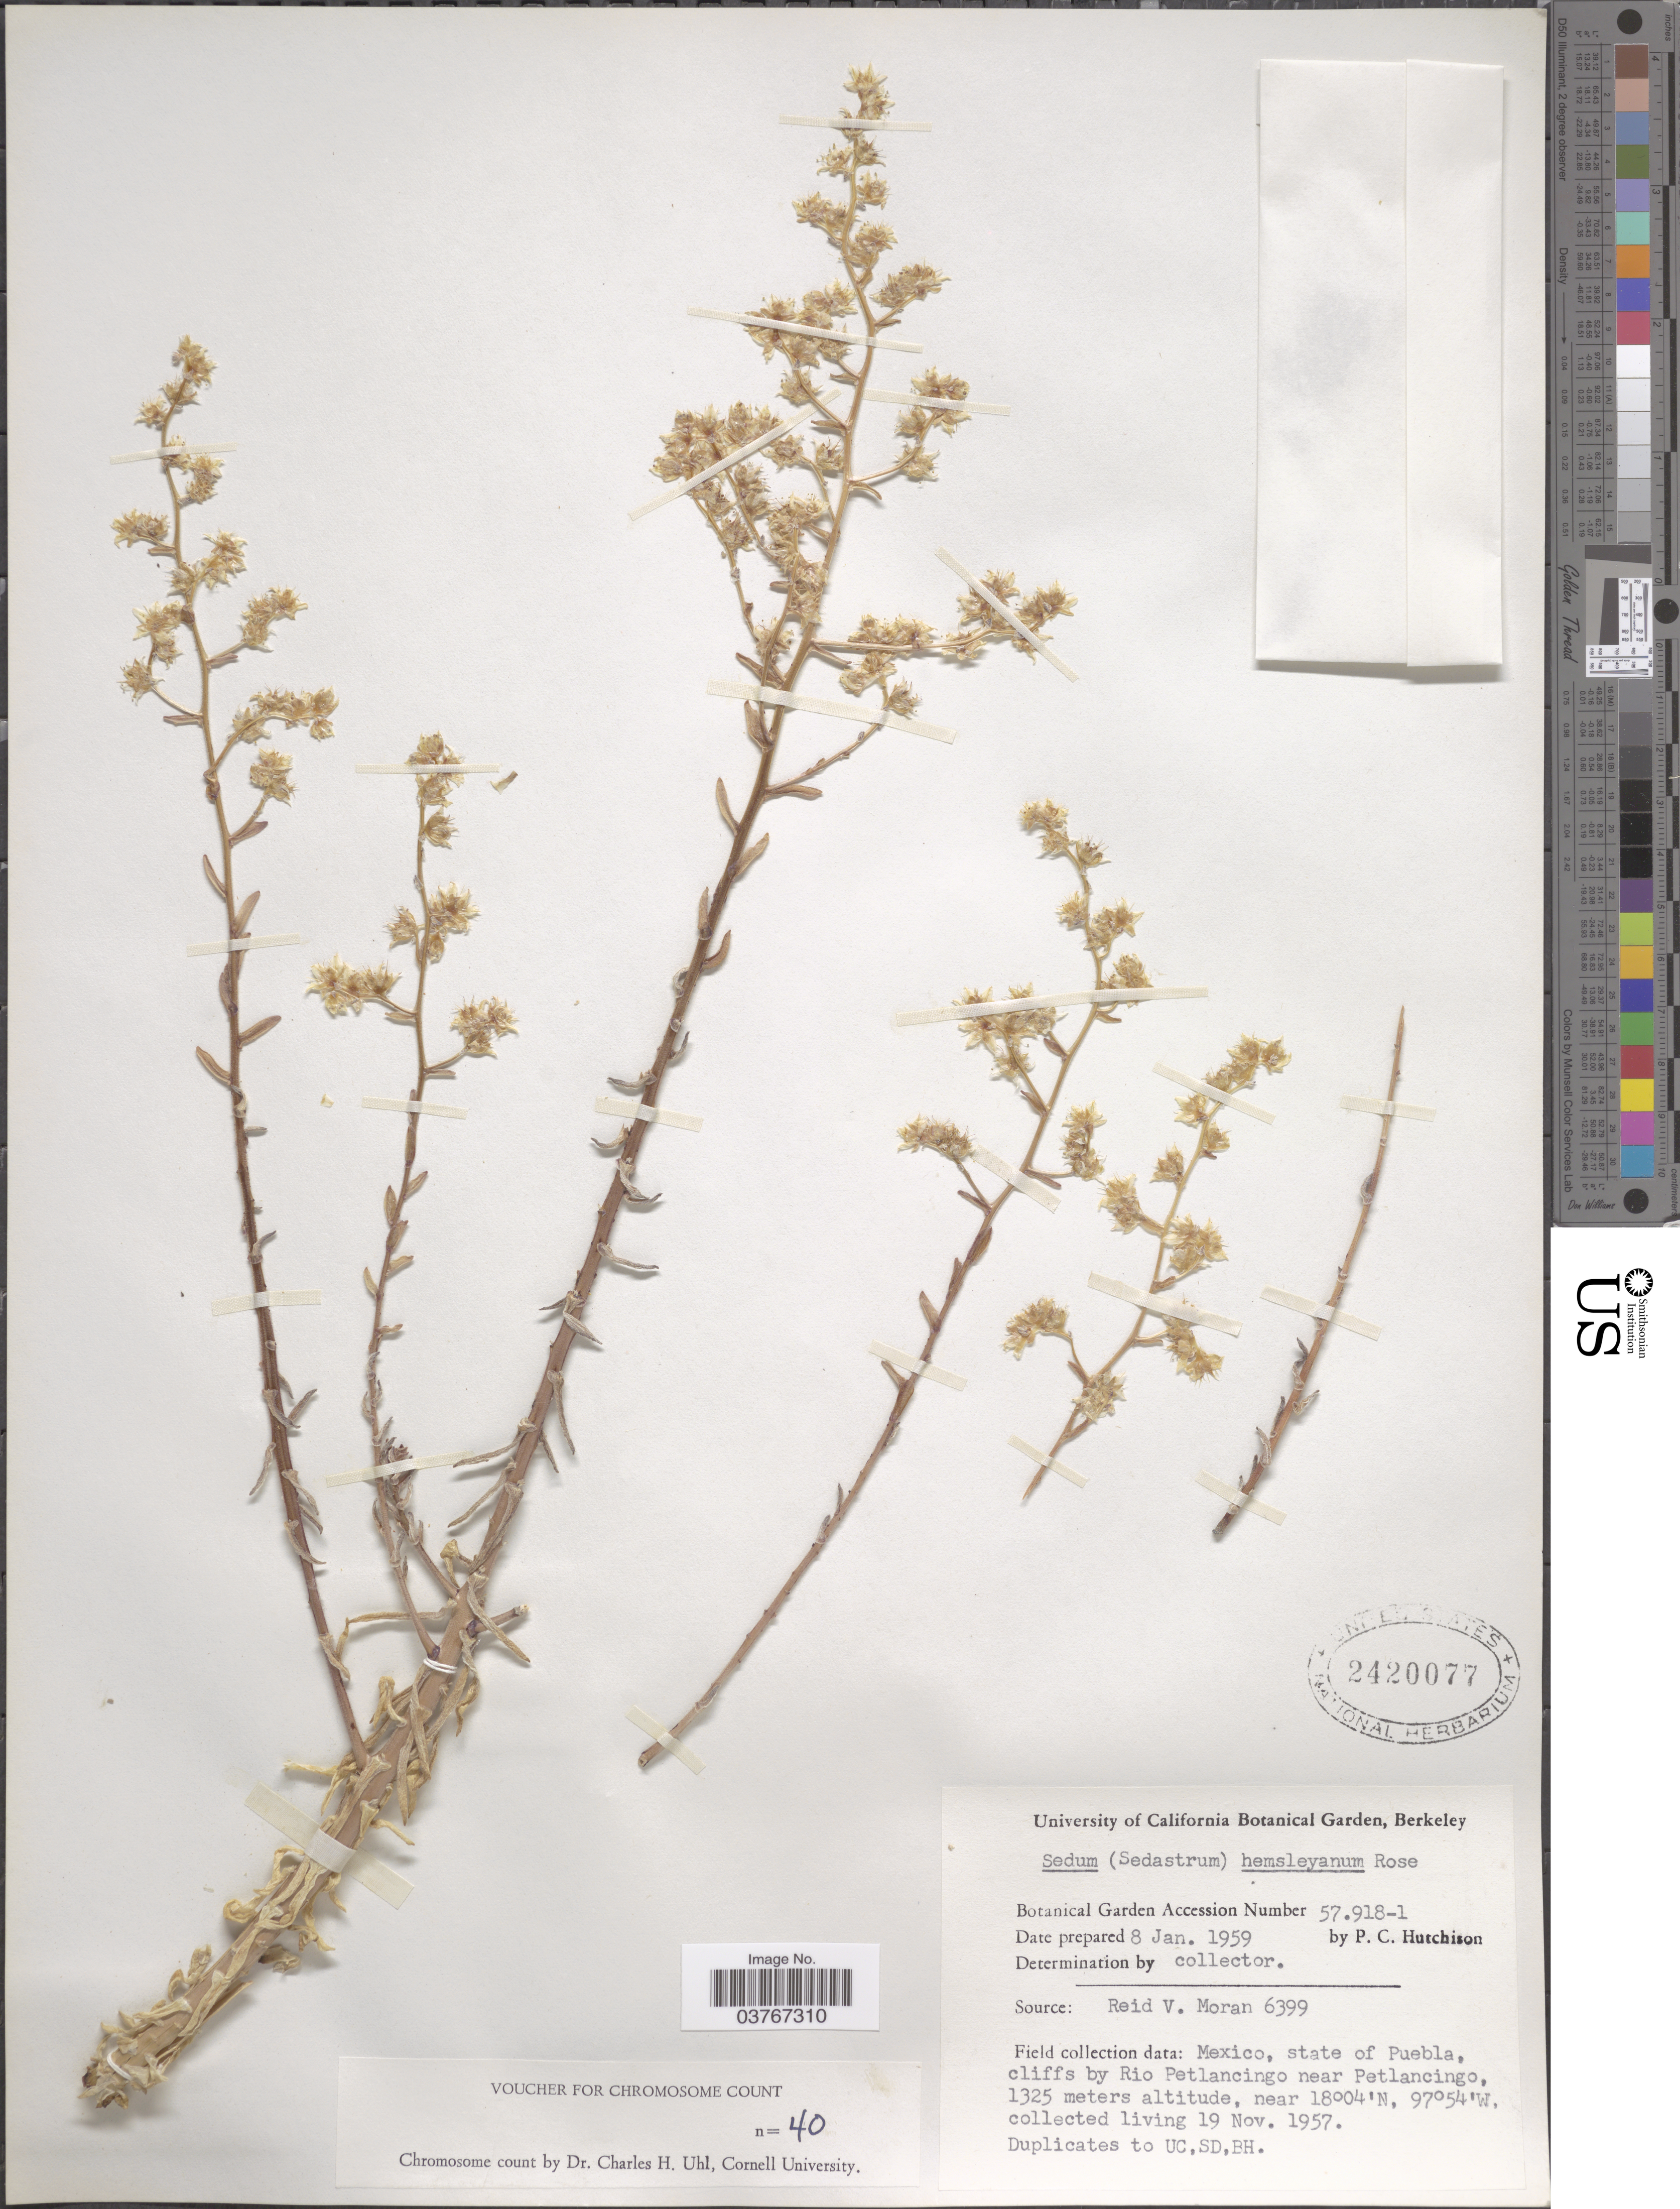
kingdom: Plantae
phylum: Tracheophyta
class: Magnoliopsida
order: Saxifragales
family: Crassulaceae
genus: Sedum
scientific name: Sedum hemsleyanum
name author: Rose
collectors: P. C. Hutchison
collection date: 1959-01-08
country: United States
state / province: California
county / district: Alameda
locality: University of California Botanical Garden, Berkeley.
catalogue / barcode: US 2420077